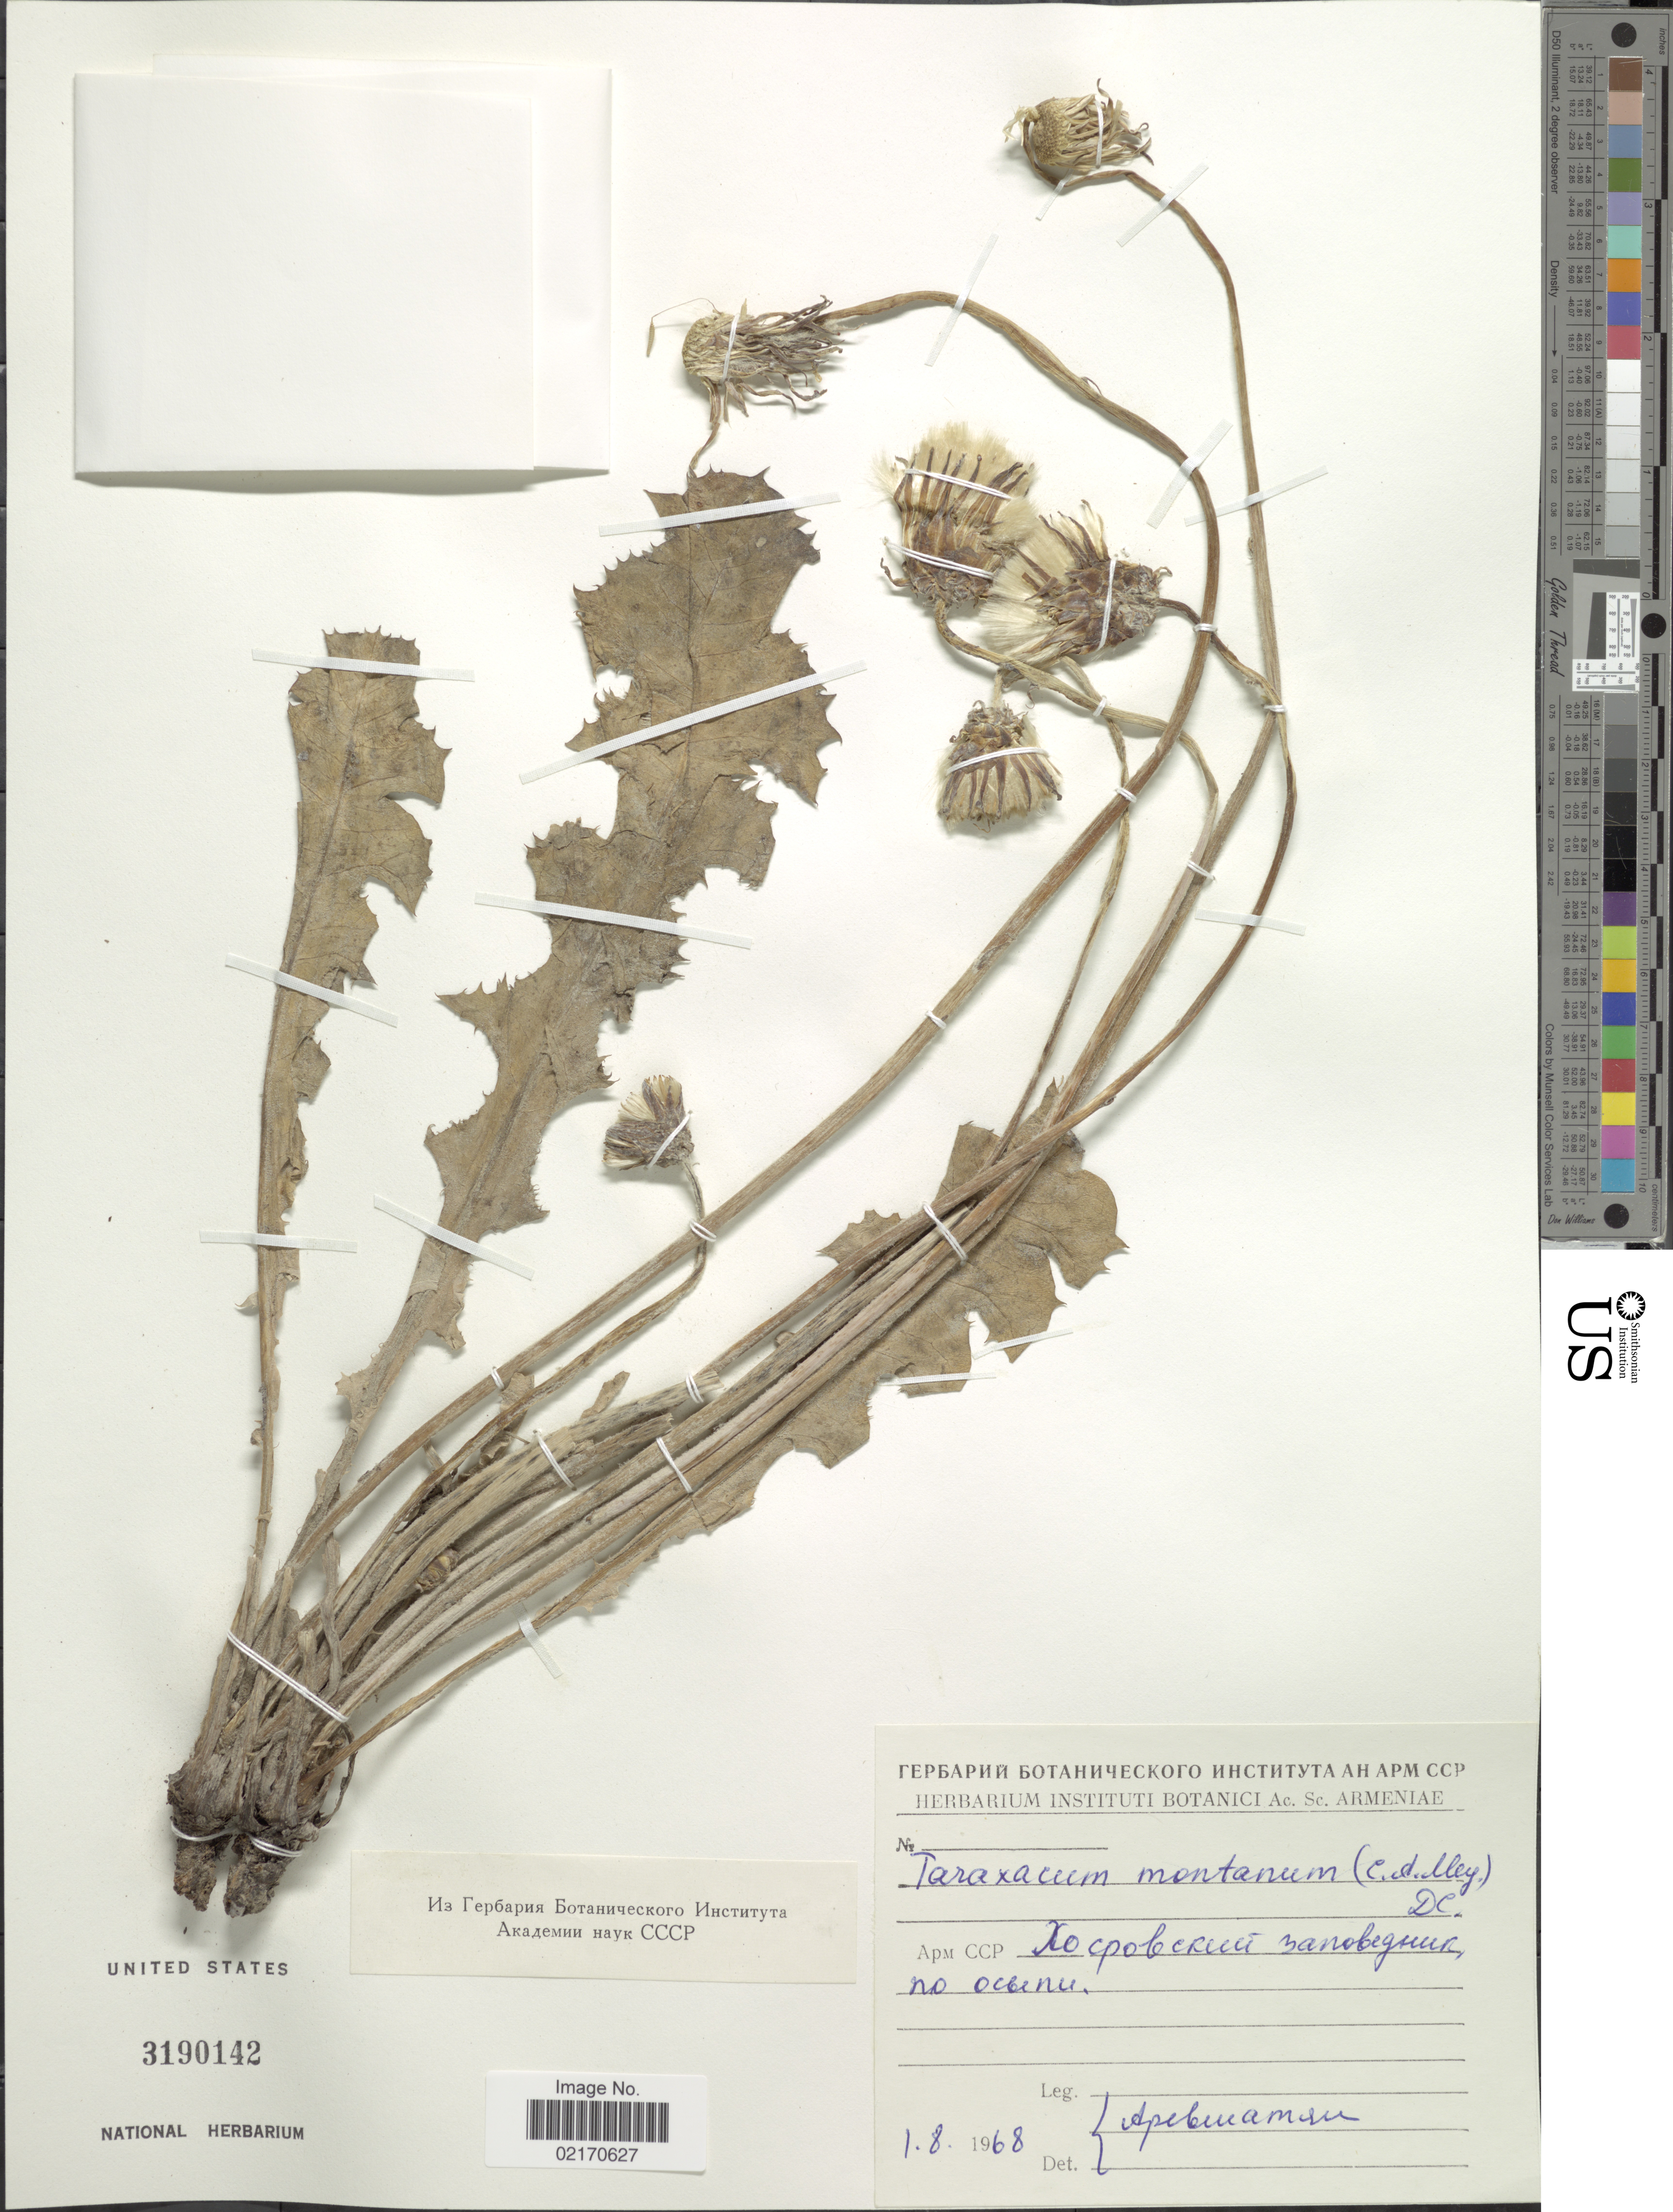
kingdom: Plantae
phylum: Tracheophyta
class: Magnoliopsida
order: Asterales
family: Asteraceae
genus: Taraxacum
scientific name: Taraxacum sonchoides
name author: (D. Don) Sch. Bip.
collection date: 1968-08-01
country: Armenia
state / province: Ararat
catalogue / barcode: US 3190142